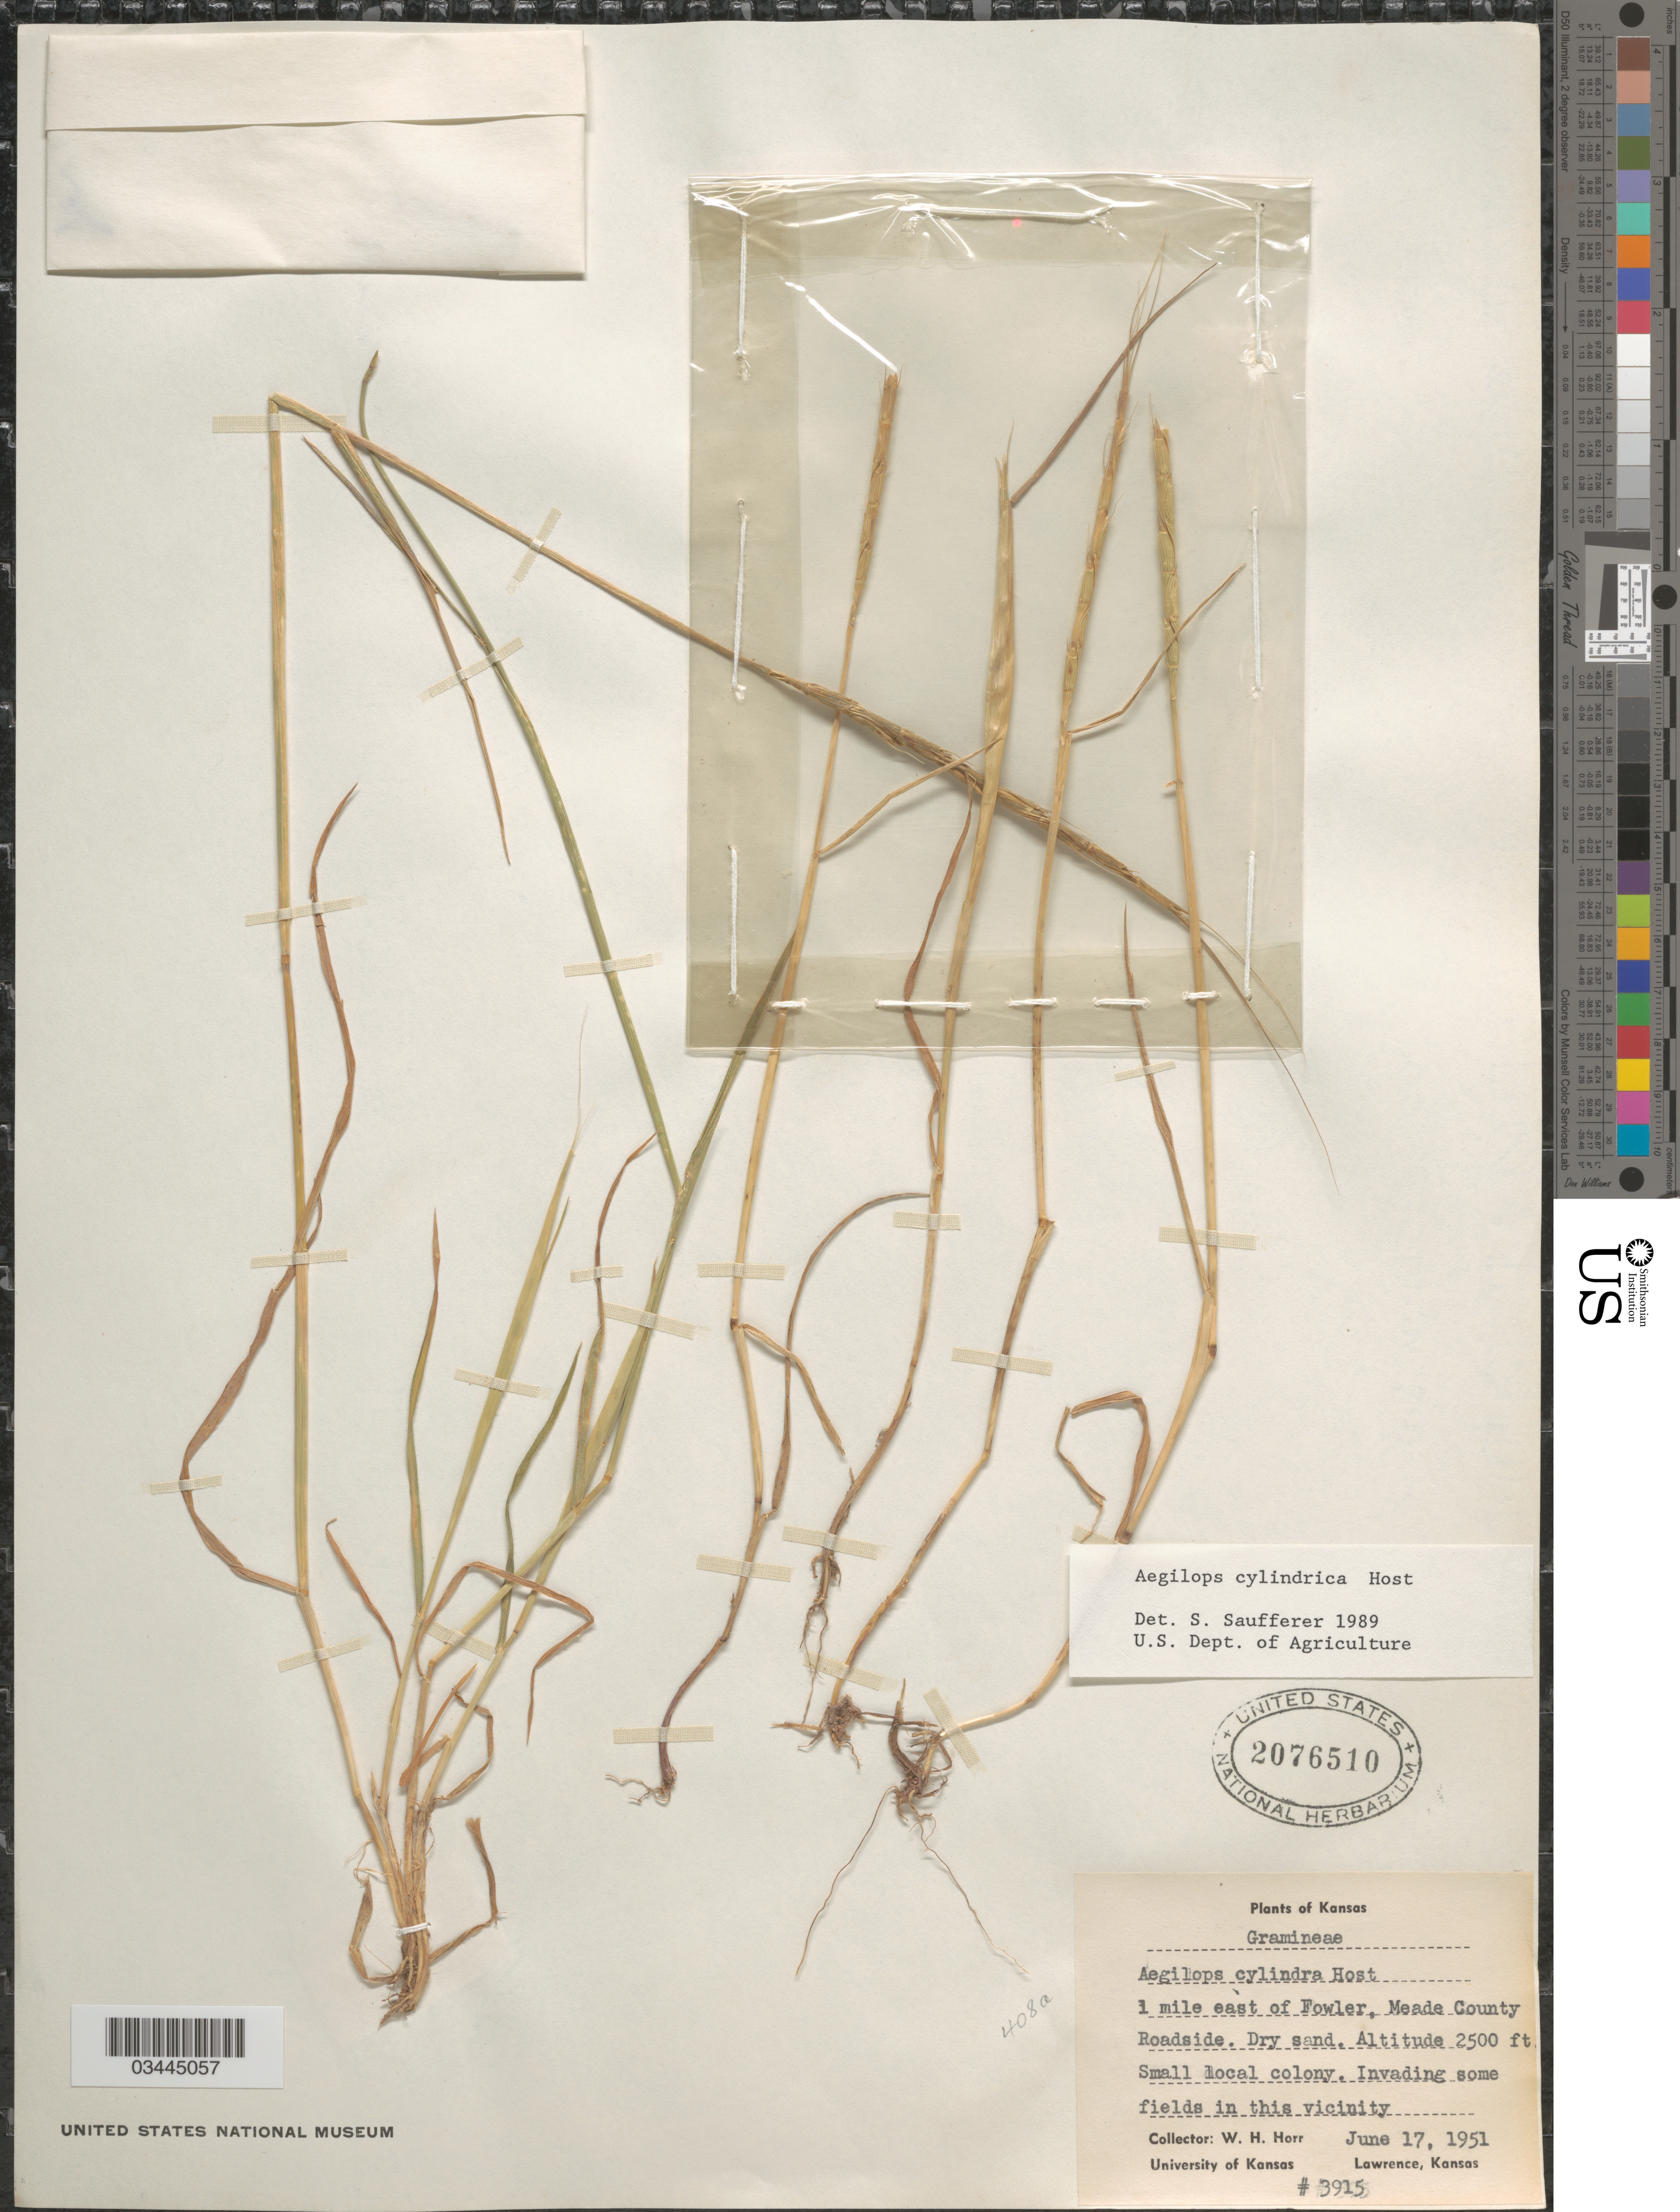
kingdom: Plantae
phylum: Tracheophyta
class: Liliopsida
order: Poales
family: Poaceae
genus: Aegilops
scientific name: Aegilops cylindrica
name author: Host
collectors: W. H. Horr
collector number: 3915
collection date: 1951-06-17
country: United States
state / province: Kansas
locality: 1 mile east of Fowler, Meade County Roadside. Dry sand. Invading some fields in this vicinity.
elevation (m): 762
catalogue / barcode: US 2076510